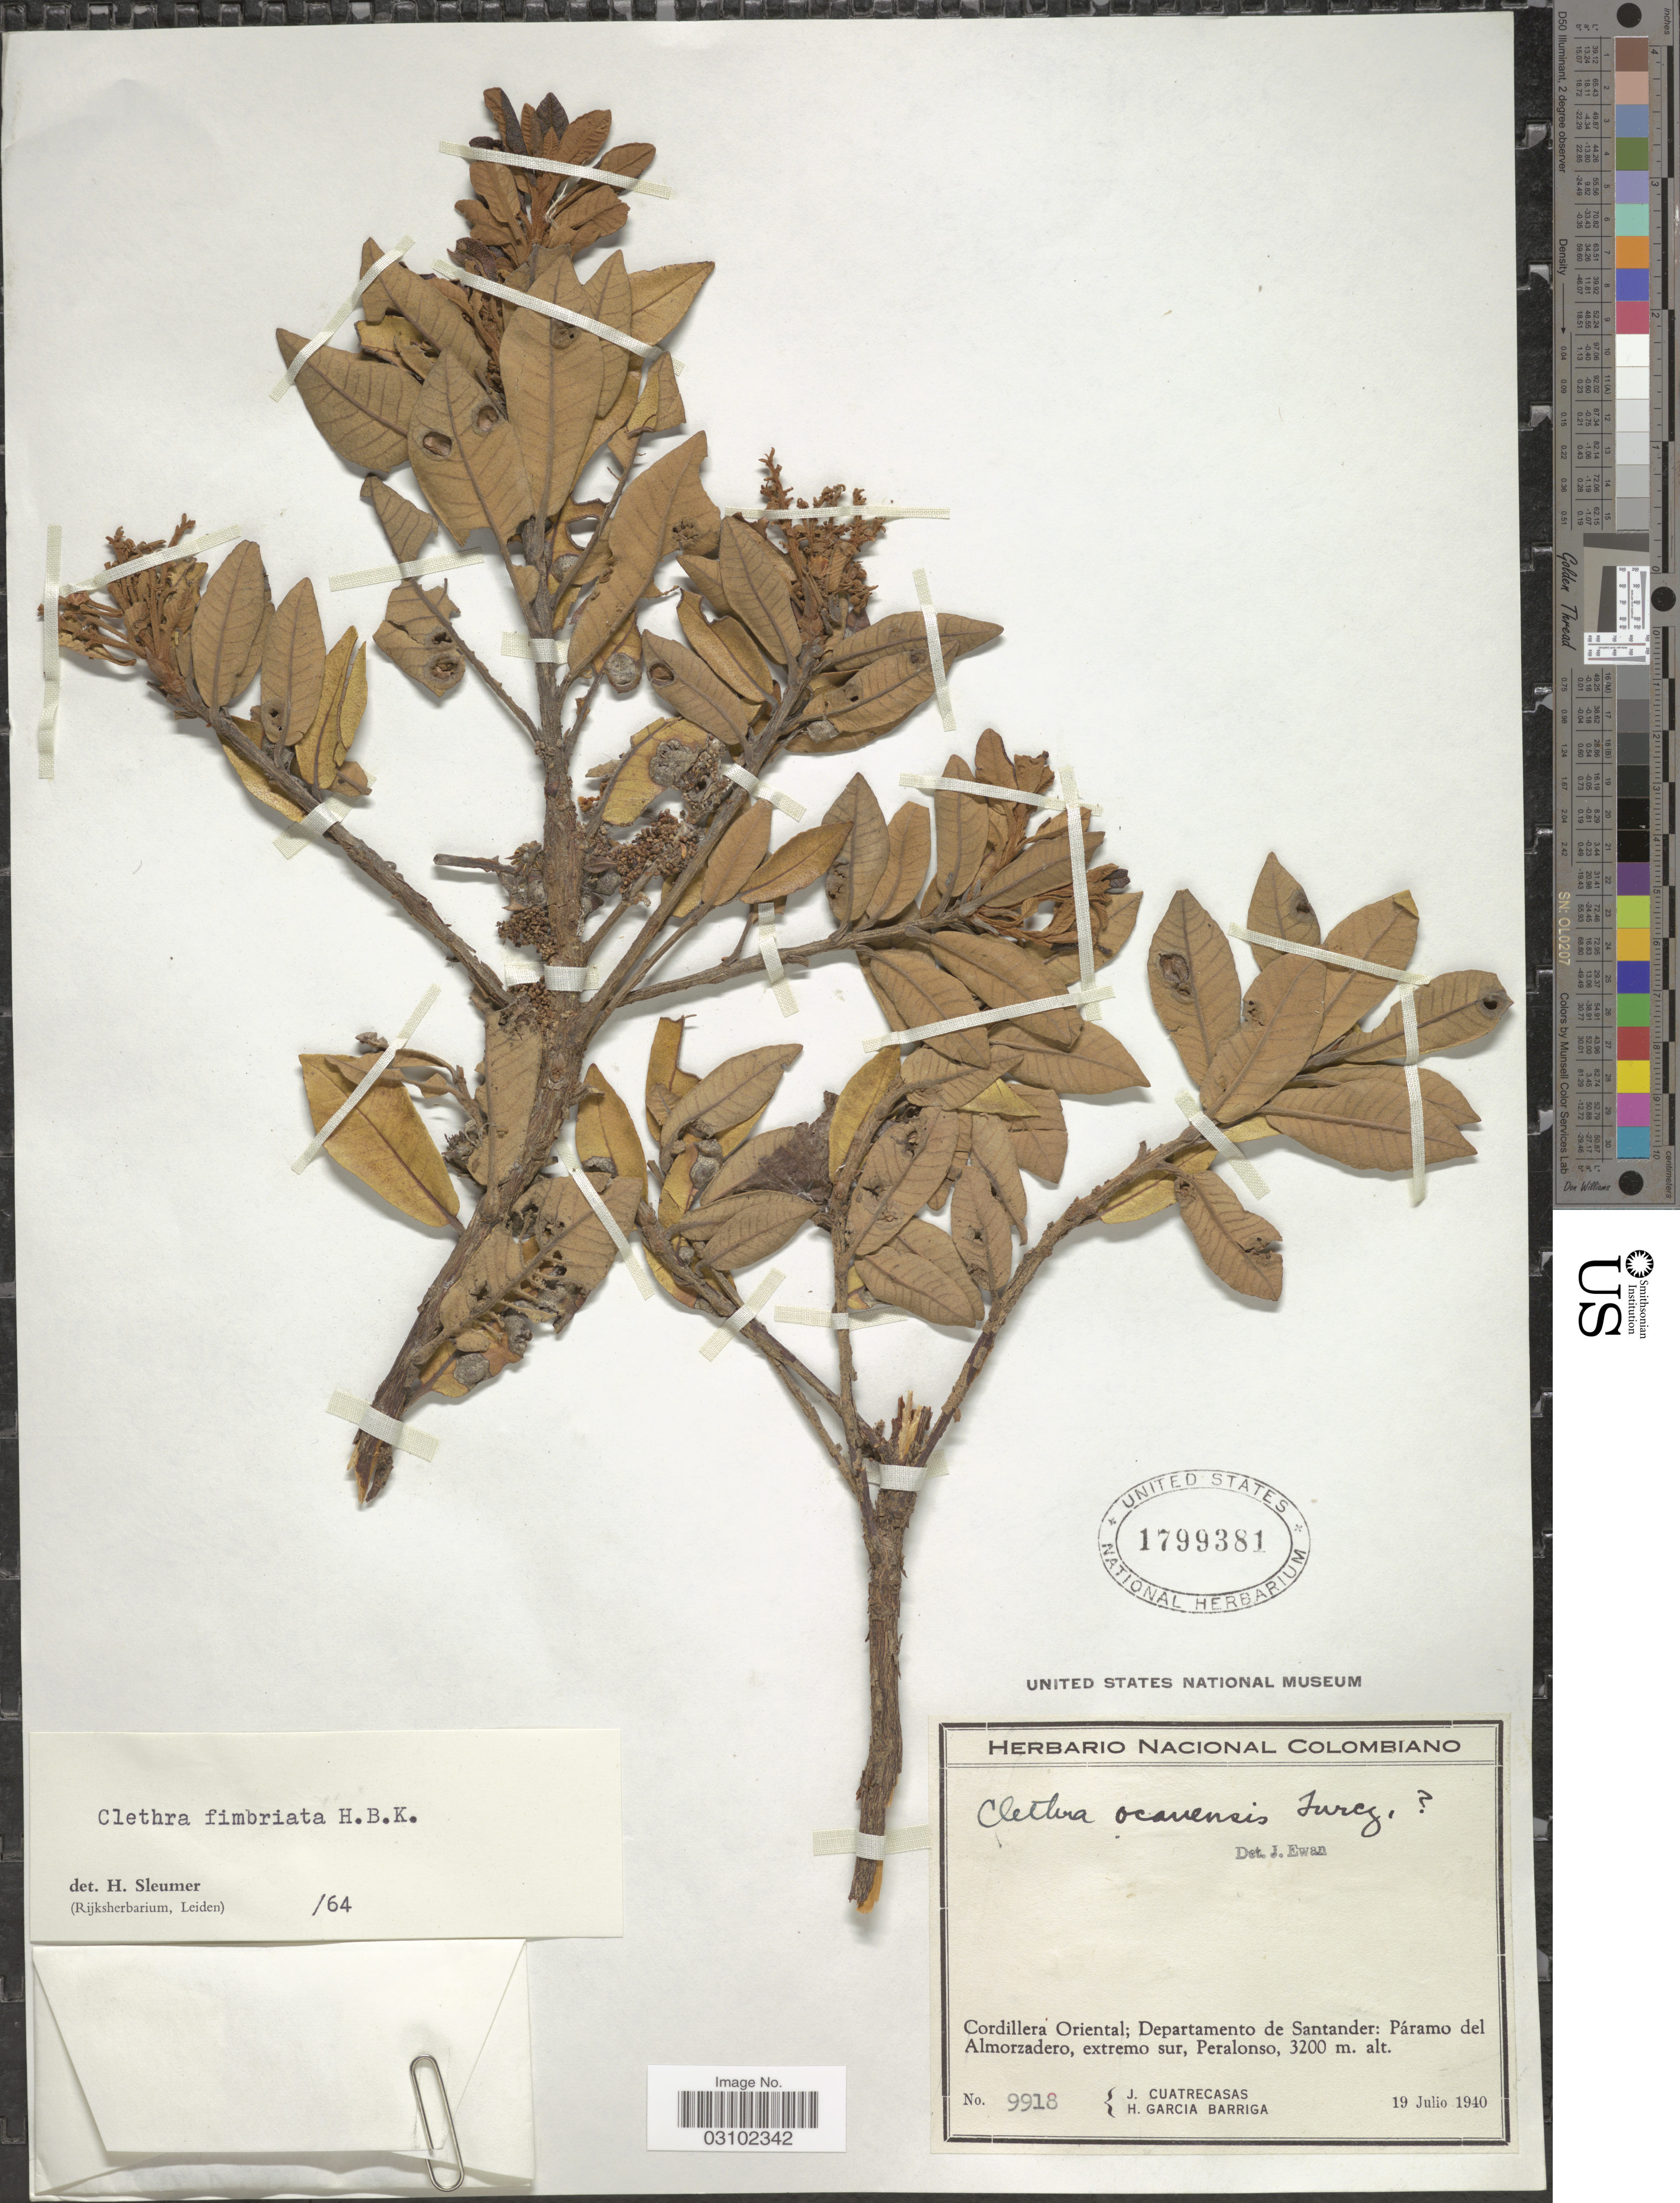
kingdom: Plantae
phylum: Tracheophyta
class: Magnoliopsida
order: Ericales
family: Clethraceae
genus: Clethra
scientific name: Clethra fimbriata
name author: Kunth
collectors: J. Cuatrecasas & H. García Barriga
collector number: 9918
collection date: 1940-07-19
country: Colombia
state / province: Cundinamarca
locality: Cordillera Oriental; Departamento de Santander: Páramo del Almorzadero, extremo sur, Peralonso.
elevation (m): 3200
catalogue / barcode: US 1799381